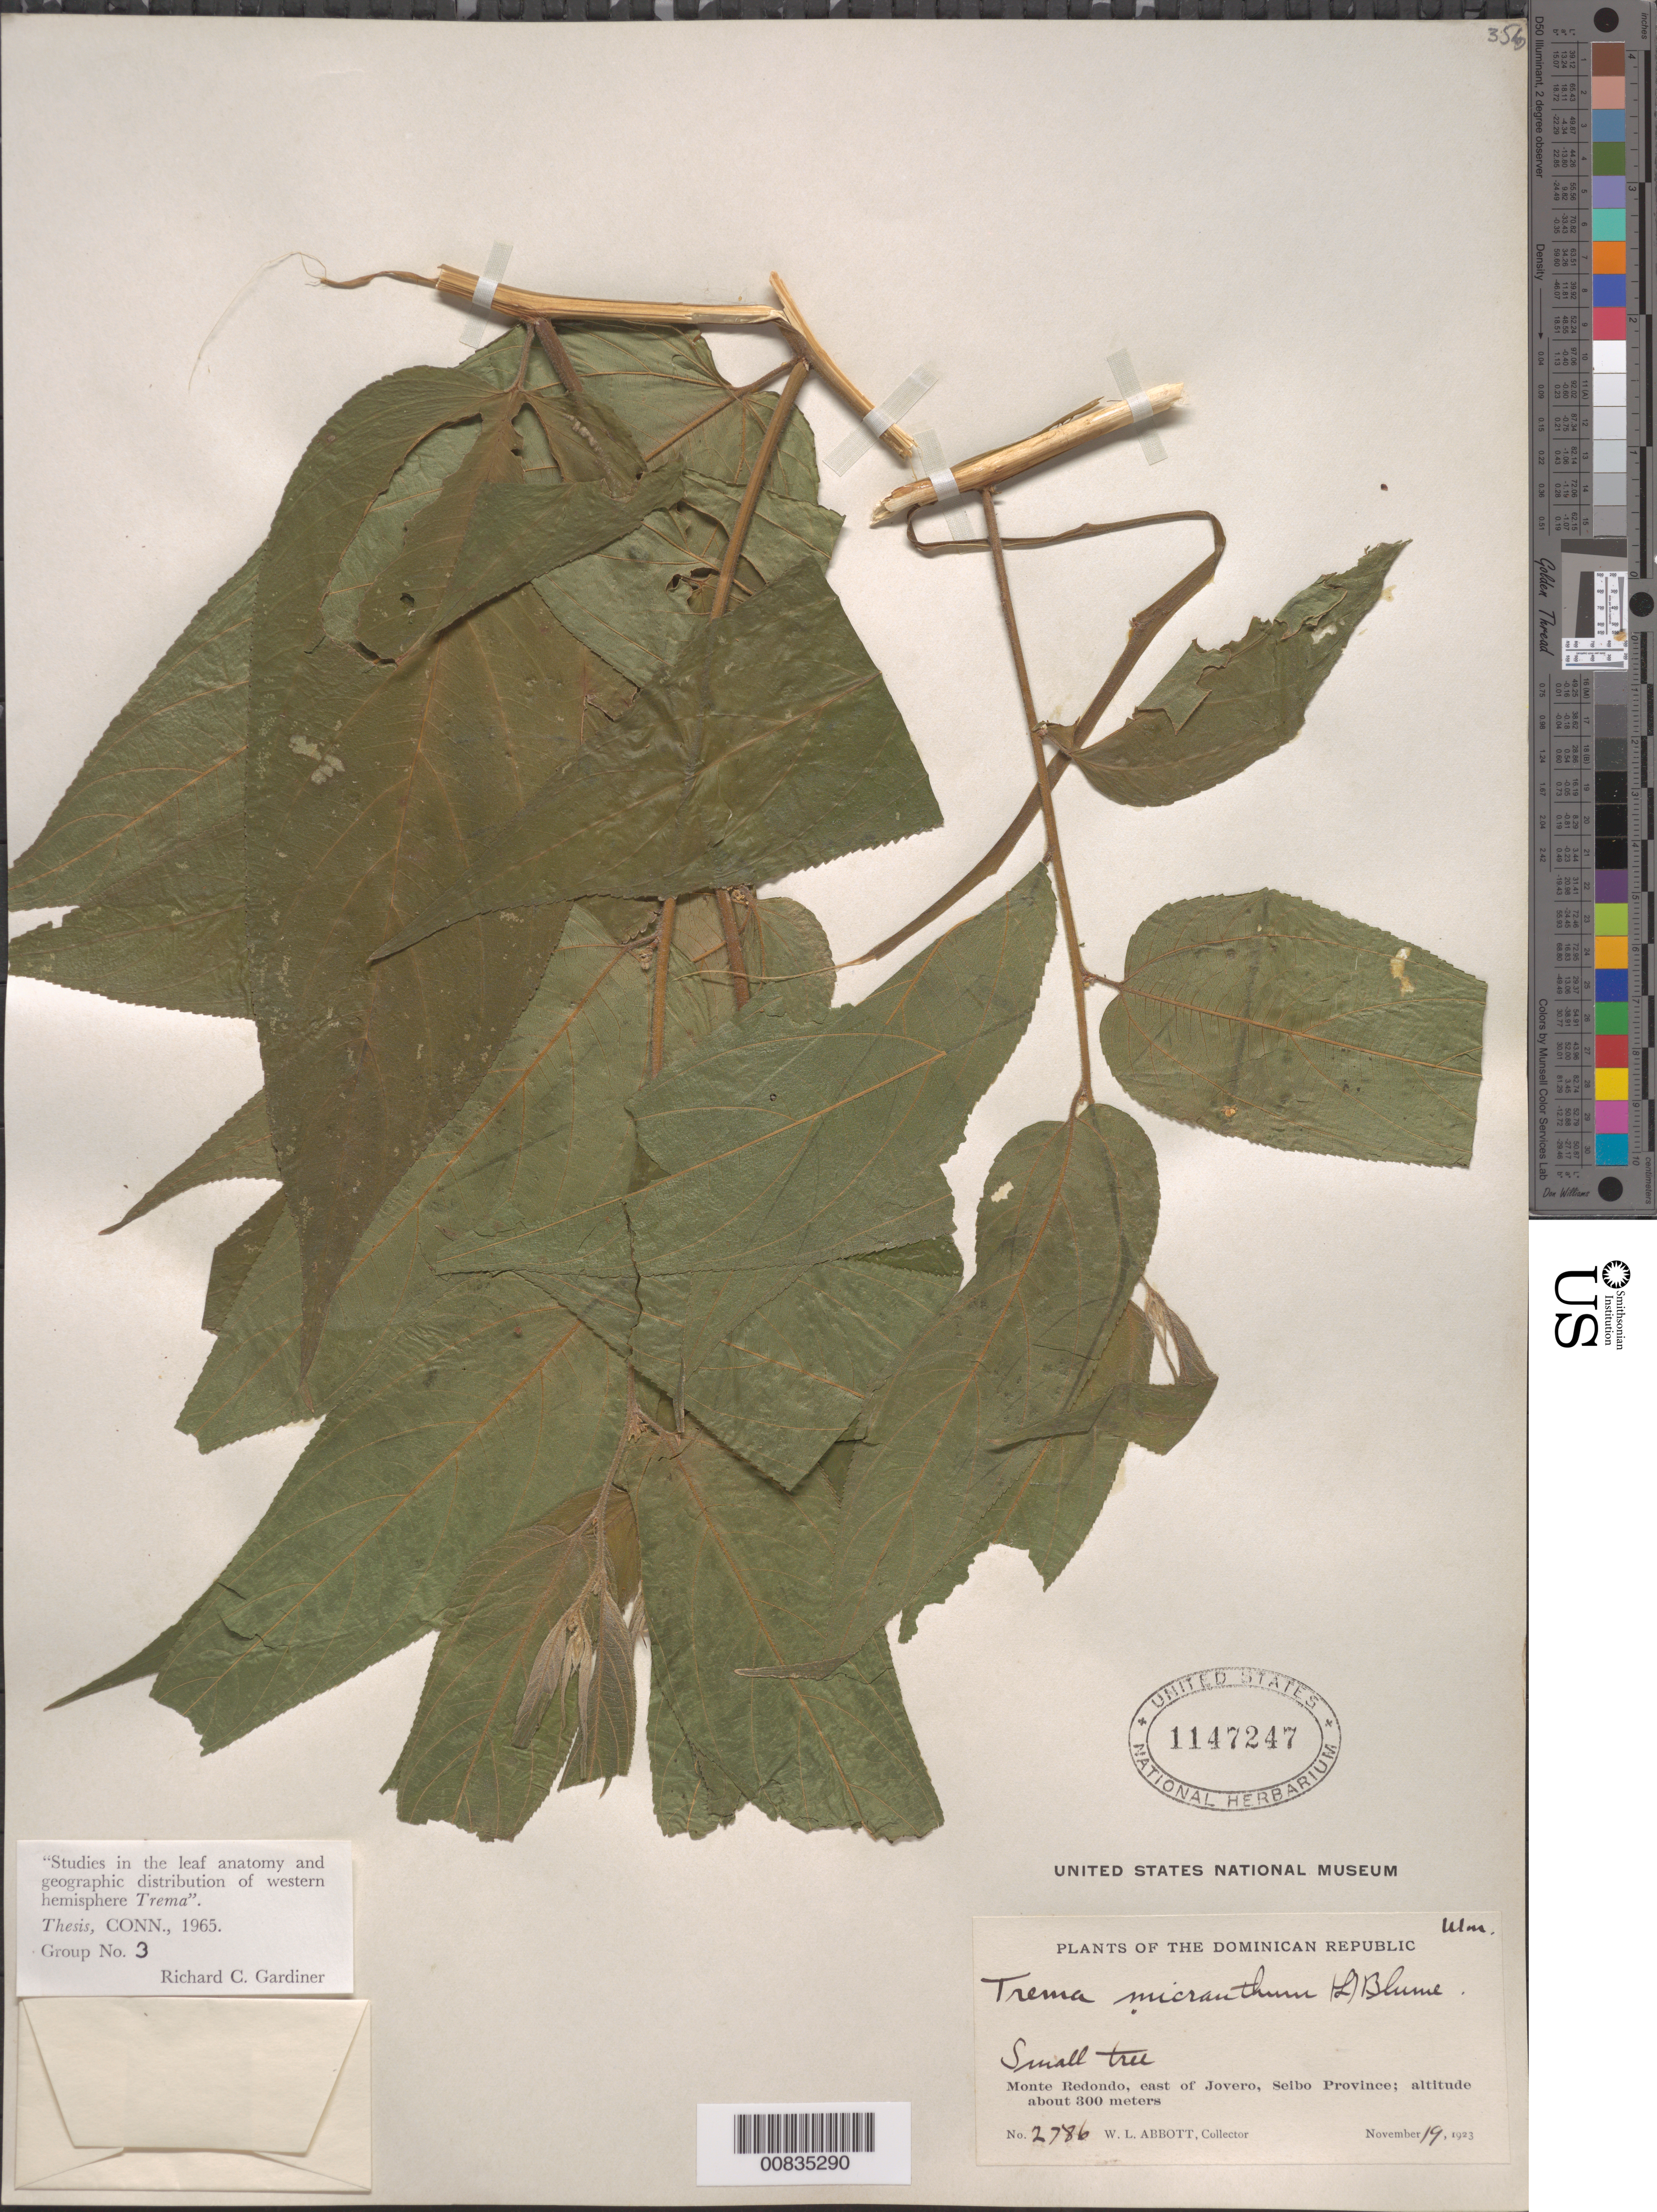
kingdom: Plantae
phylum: Tracheophyta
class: Magnoliopsida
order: Rosales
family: Cannabaceae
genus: Trema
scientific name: Trema micranthum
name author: (L.) Blume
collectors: W. L. Abbott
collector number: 2786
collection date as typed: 19 Nov 1923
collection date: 1923-11-19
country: Dominican Republic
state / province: El Seibo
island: Hispaniola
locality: Monte Redondo, east of Jovero.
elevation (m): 300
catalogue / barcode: US 1147247